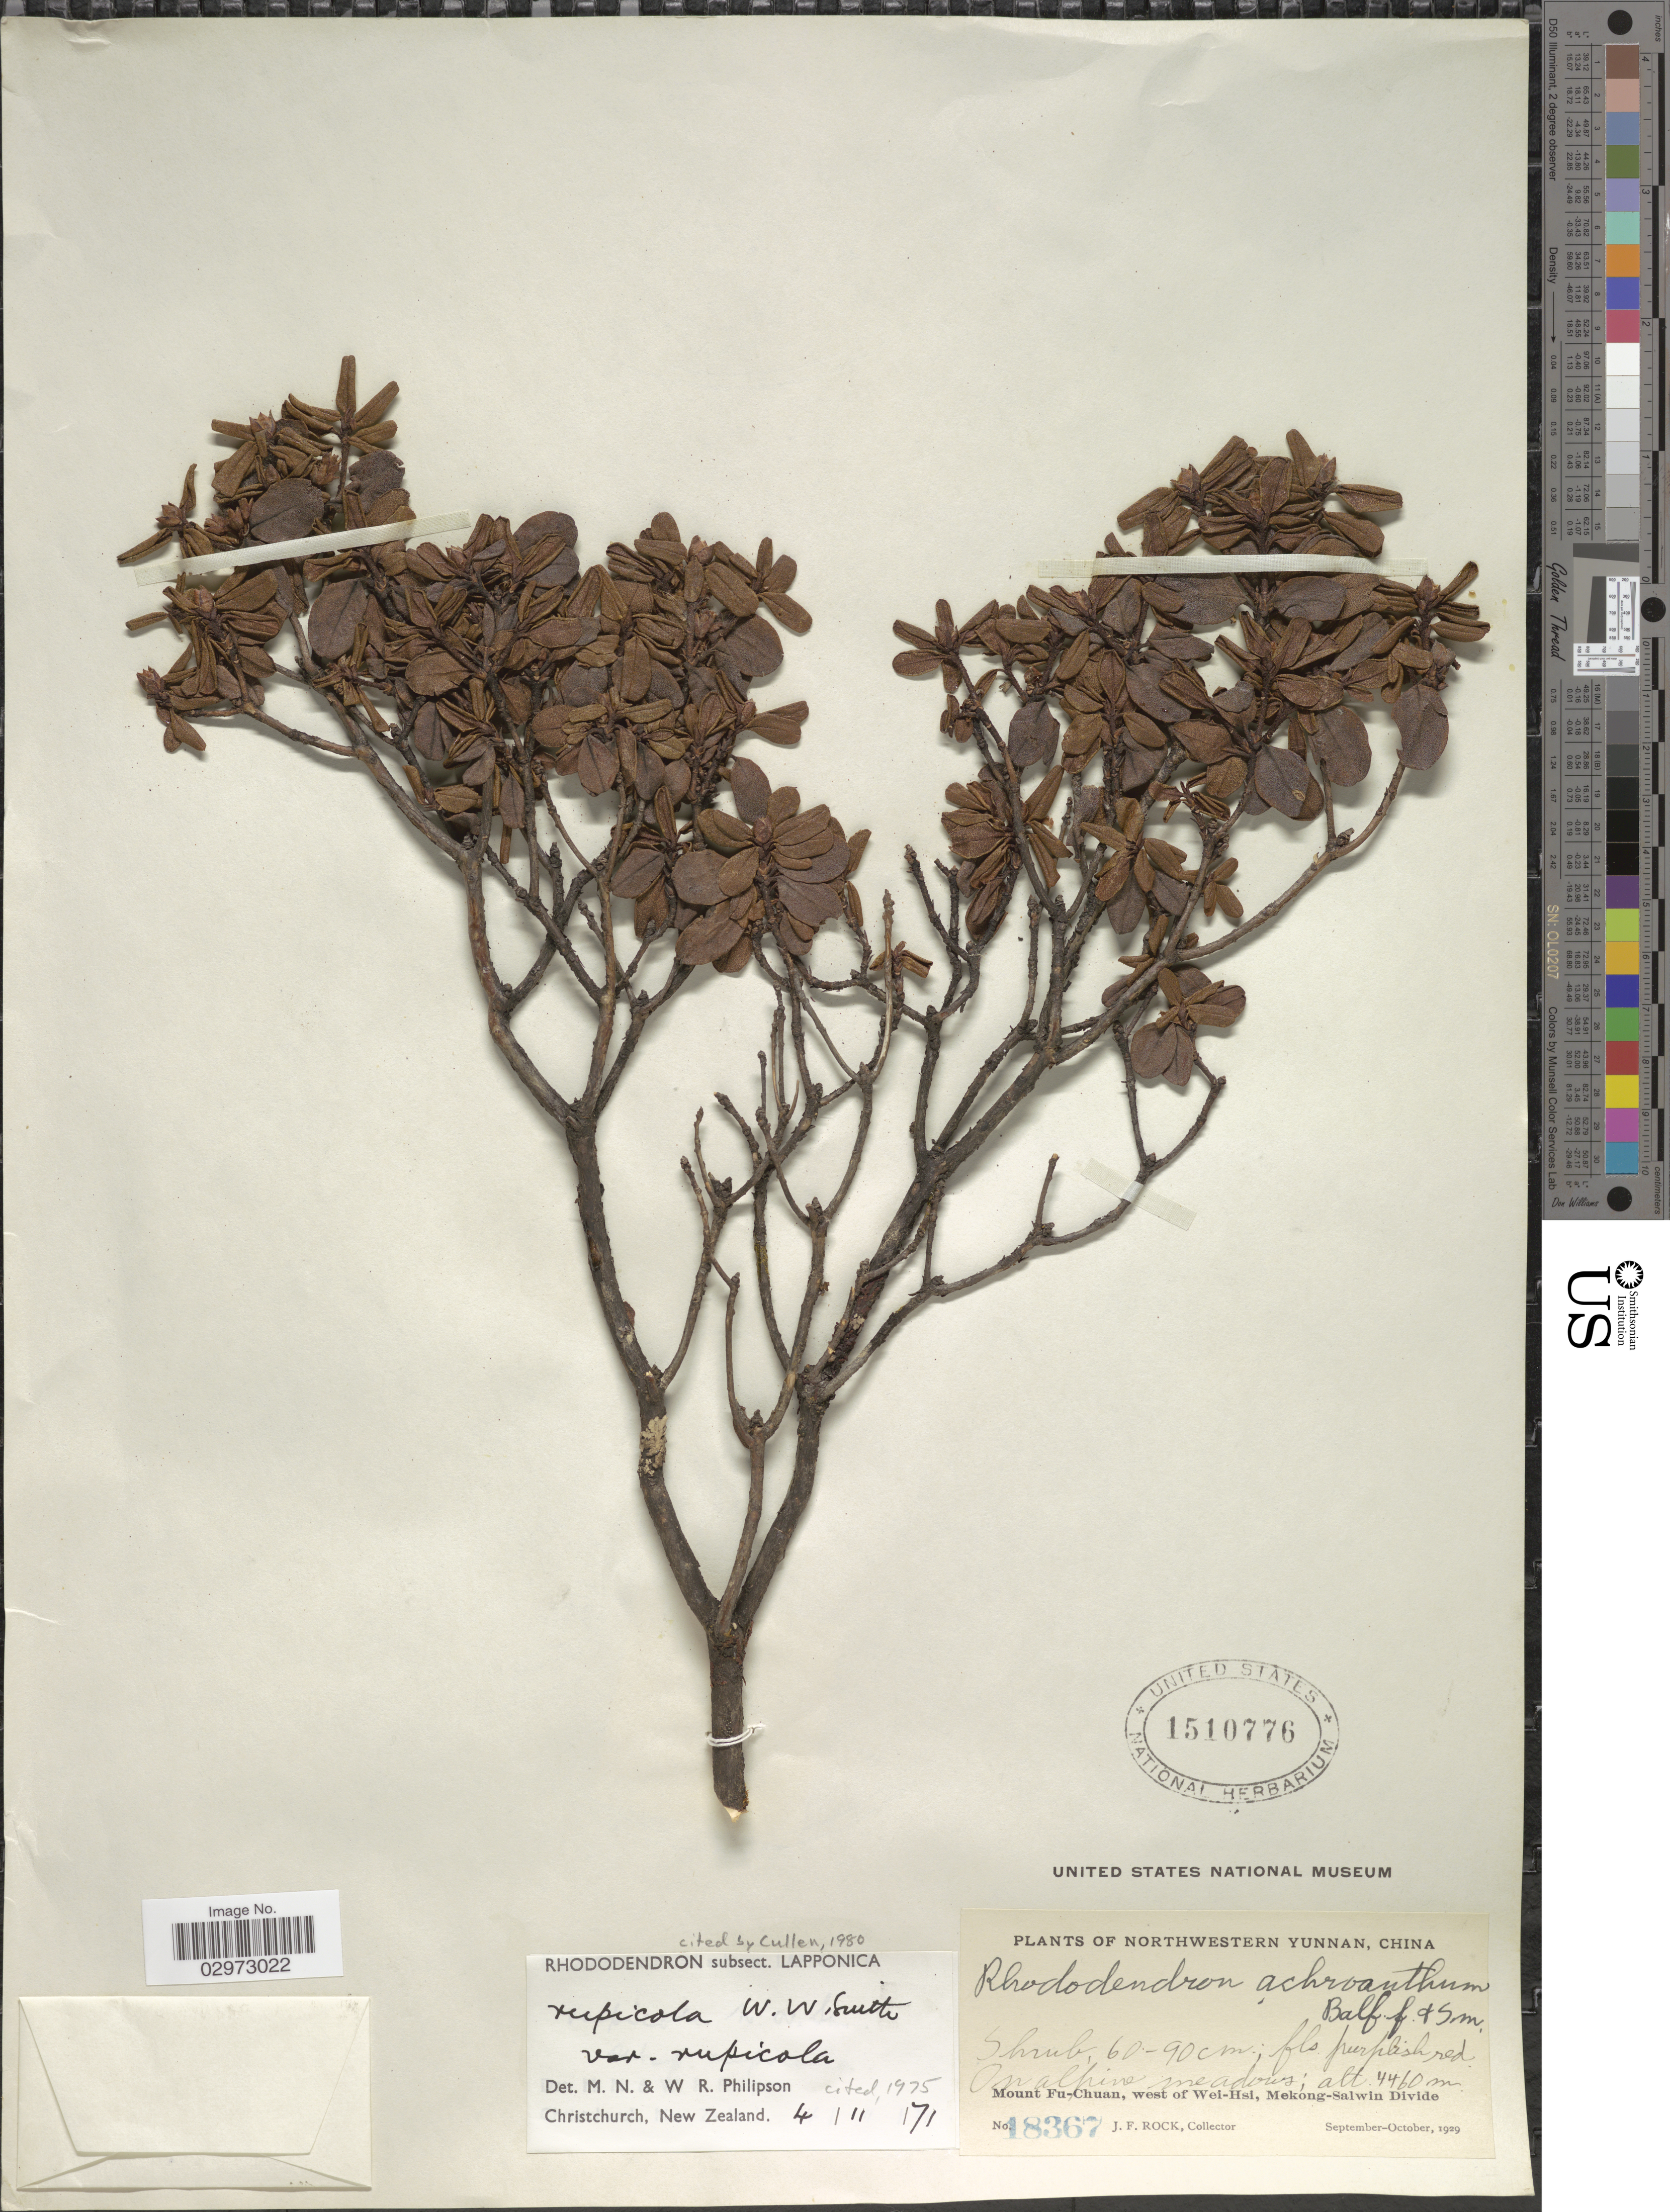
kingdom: Plantae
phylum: Tracheophyta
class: Magnoliopsida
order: Ericales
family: Ericaceae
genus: Rhododendron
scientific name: Rhododendron rupicola var. rupicola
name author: W.W. Sm.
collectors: J. Rock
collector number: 18367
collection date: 1929-09/1929-10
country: China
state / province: Yunnan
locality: Northwestern Yunnan, Mount Fu-Chuan, west of Wei-Hsi, Mekong-Salwin Divide.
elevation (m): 4460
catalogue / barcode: US 1510776